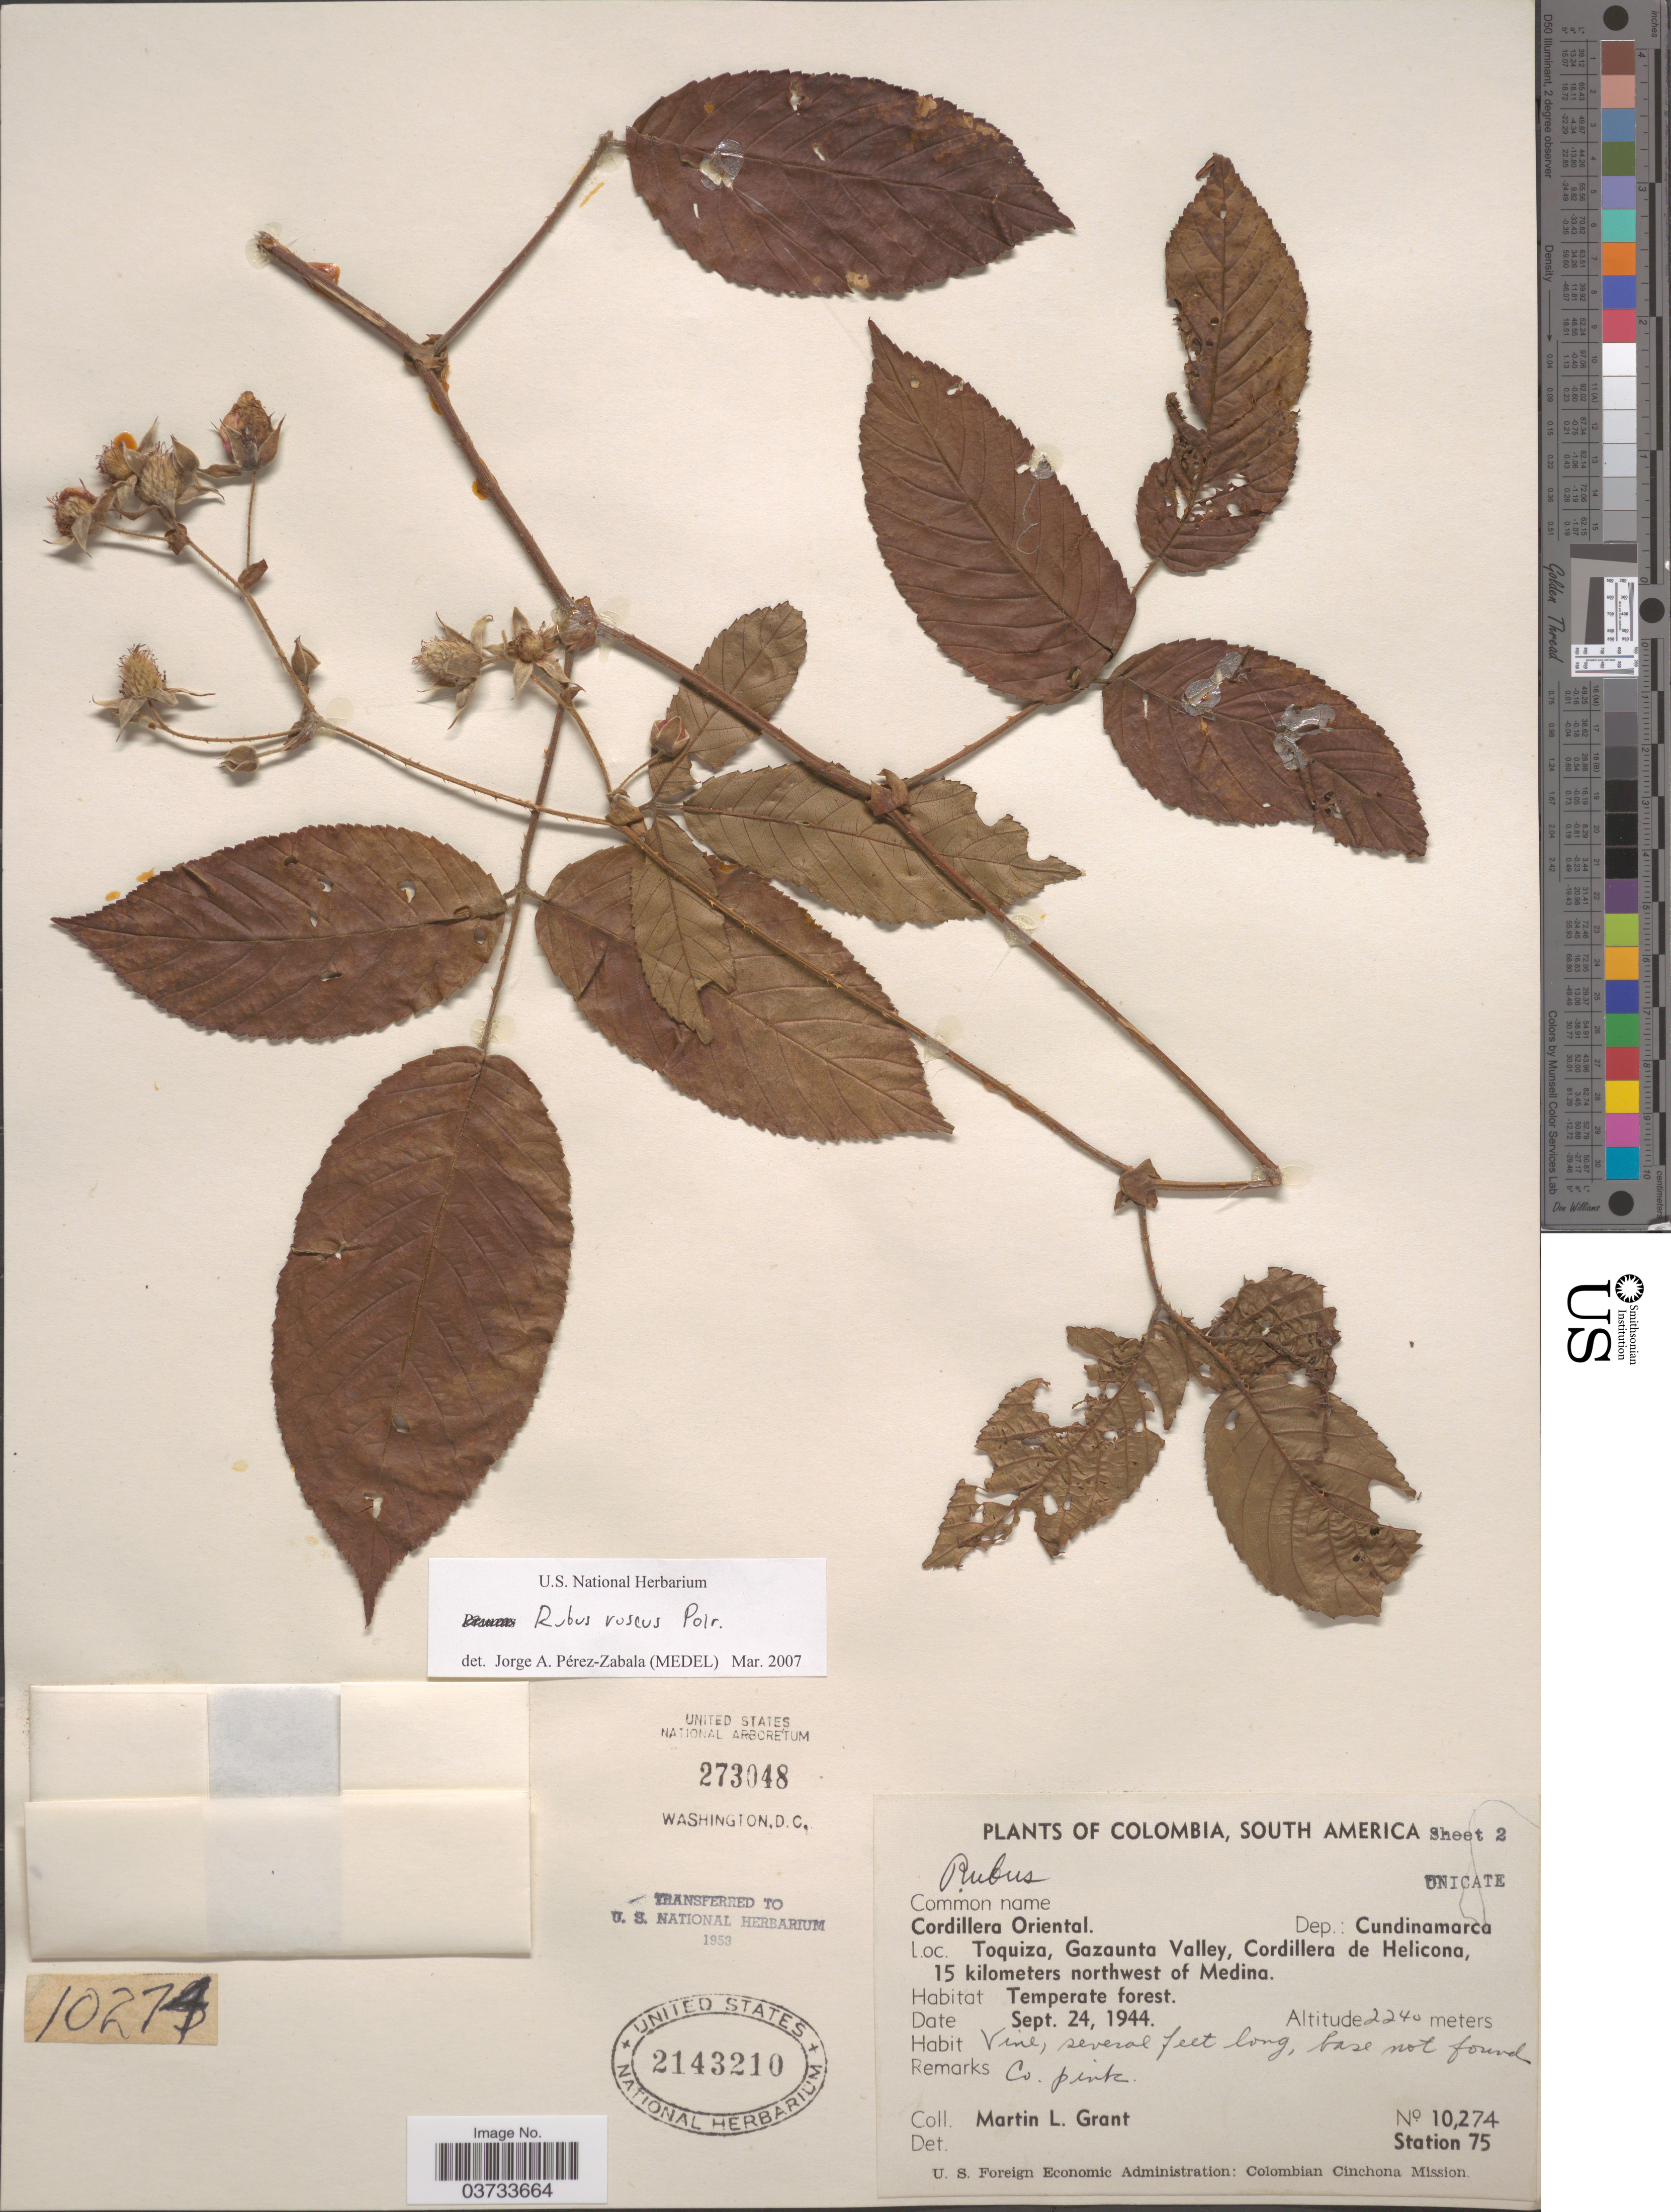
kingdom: Plantae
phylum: Tracheophyta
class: Magnoliopsida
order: Rosales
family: Rosaceae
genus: Rubus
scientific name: Rubus roseus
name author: Poir.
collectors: M. L. Grant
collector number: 10274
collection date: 1944-09-24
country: Colombia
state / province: Cundinamarca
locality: Cordillera Oriental. Dep.: Cundinamarca. Toquiza, Gazaunta Valley, Cordillera de Helicona, 15 kilometers northwest of Medina. Station 75.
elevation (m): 2240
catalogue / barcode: US 2143210